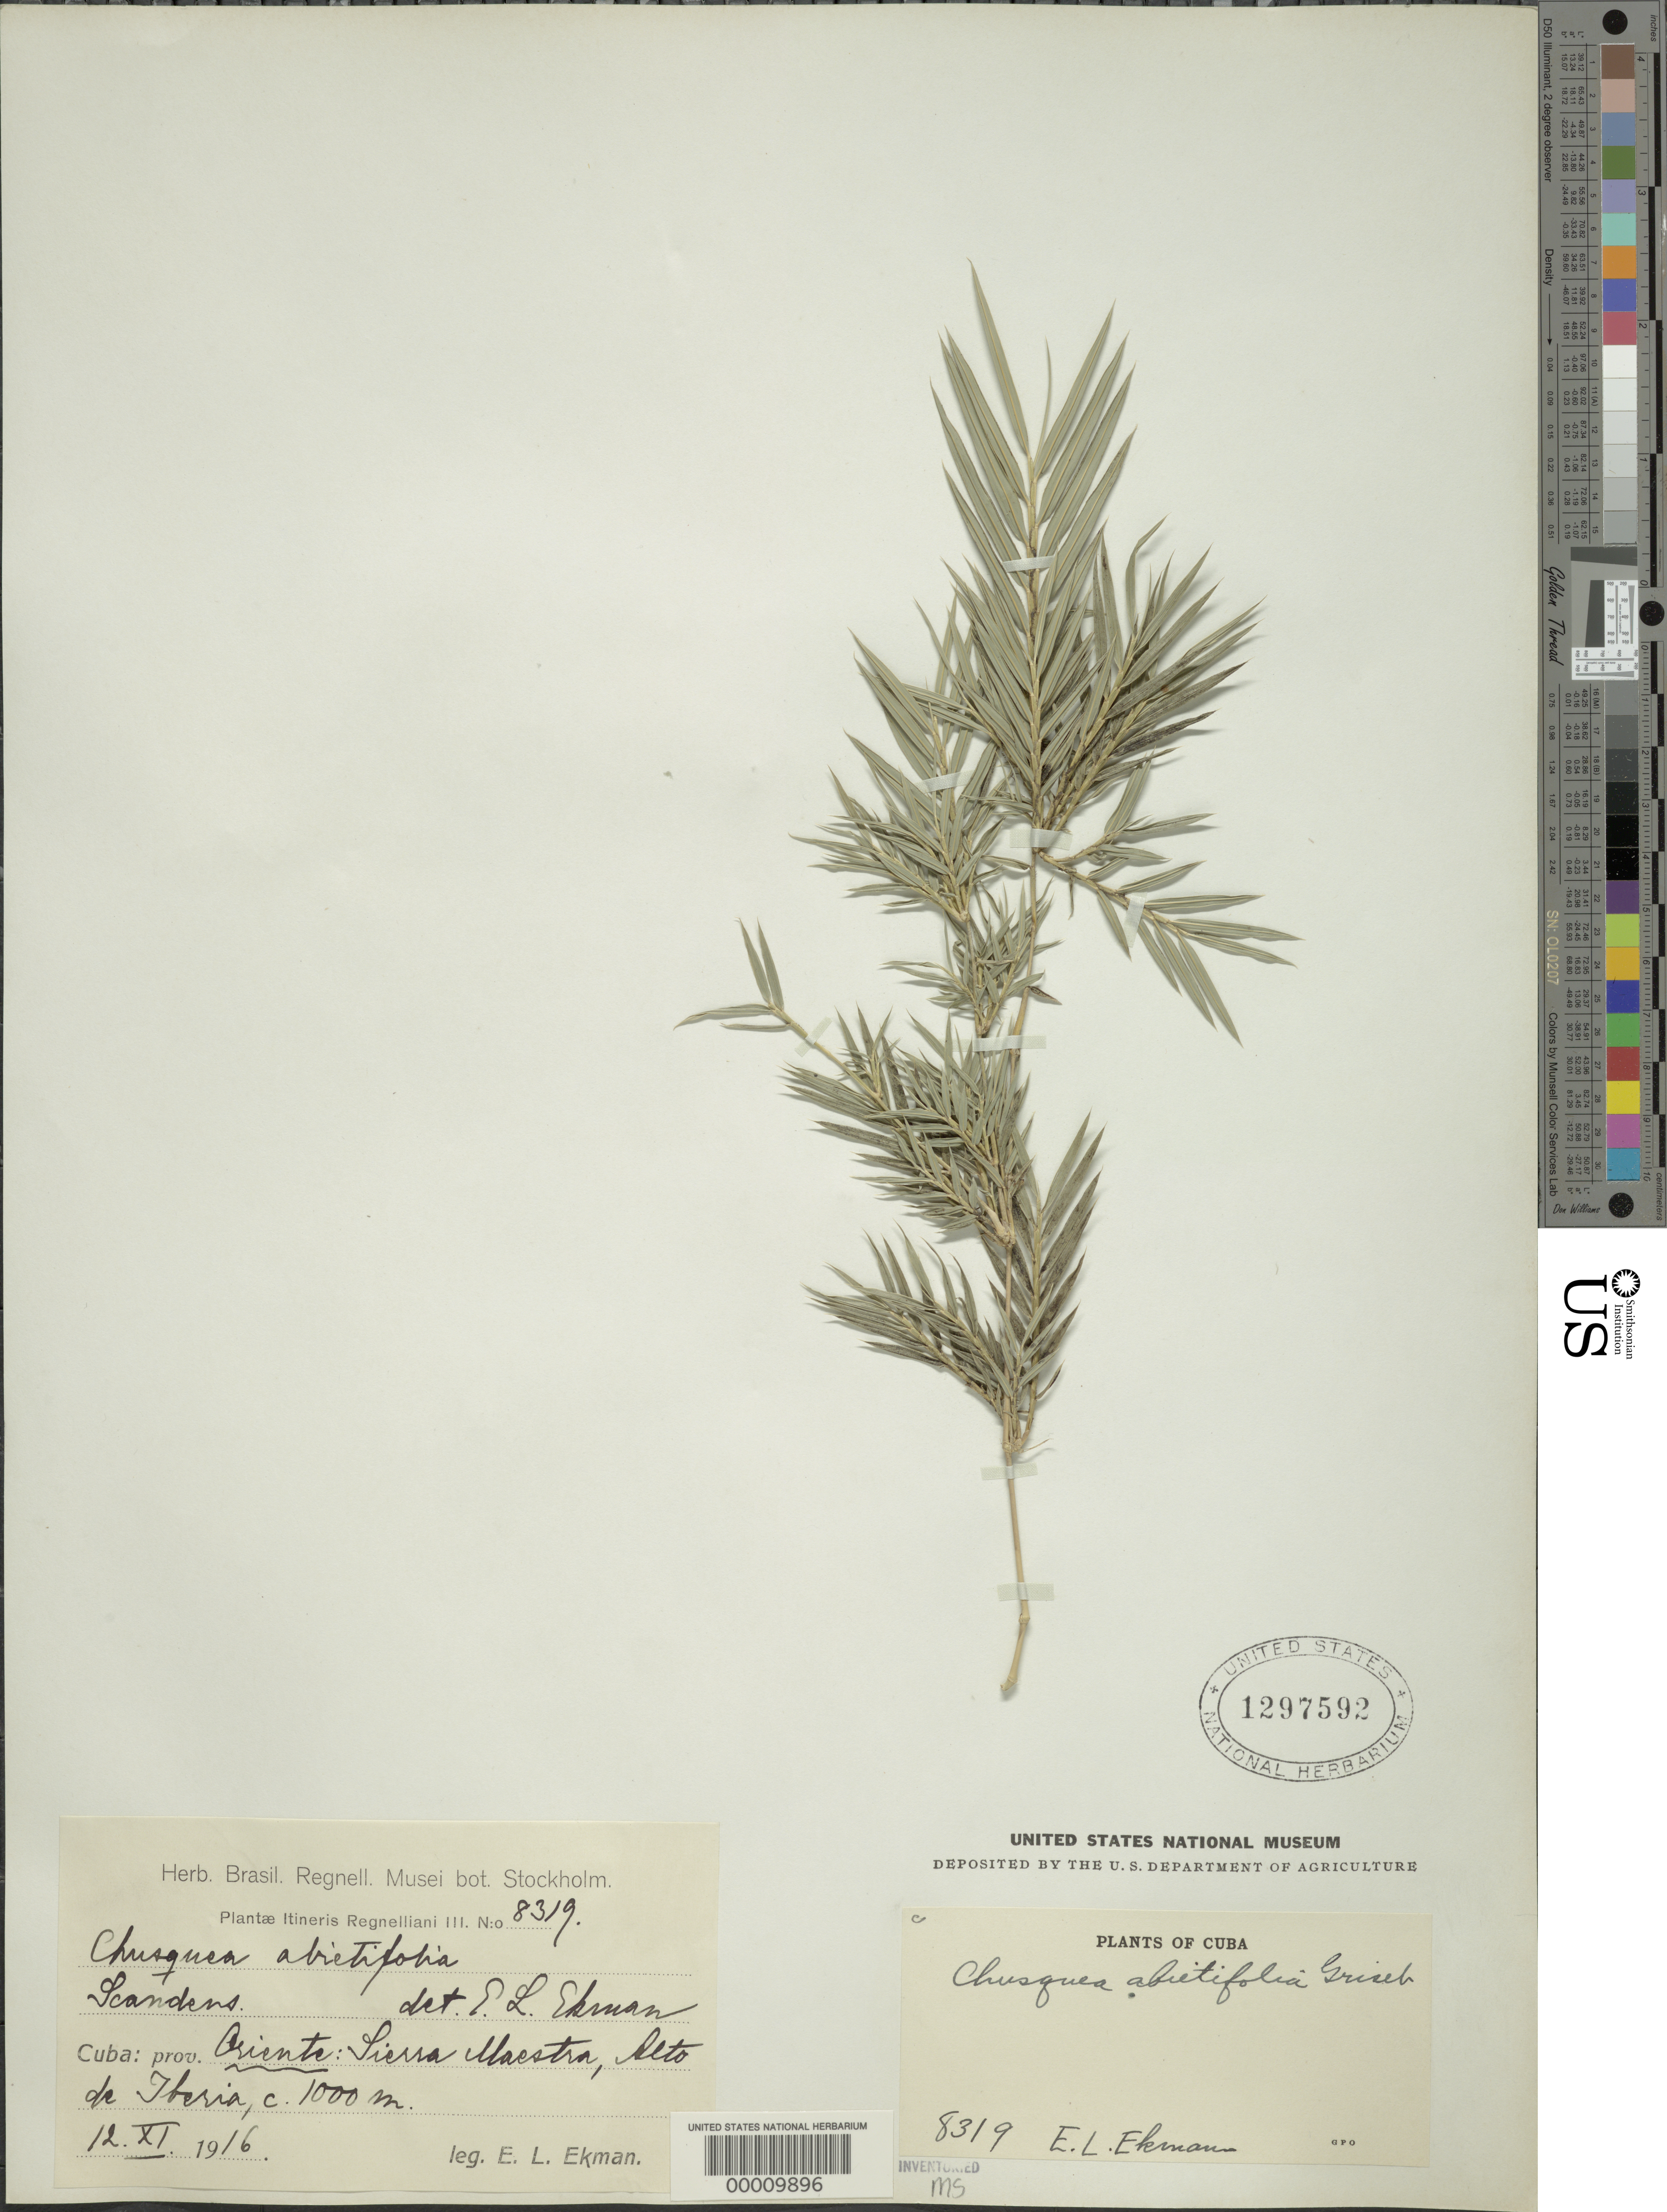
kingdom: Plantae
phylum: Tracheophyta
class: Liliopsida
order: Poales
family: Poaceae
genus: Chusquea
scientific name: Chusquea abietifolia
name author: Griseb.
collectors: E. L. Ekman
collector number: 8319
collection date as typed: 12 Nov 1916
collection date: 1916-11-12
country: Cuba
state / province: Oriente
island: Greater Antilles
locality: Sierra maestra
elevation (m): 1000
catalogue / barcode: US 1297592